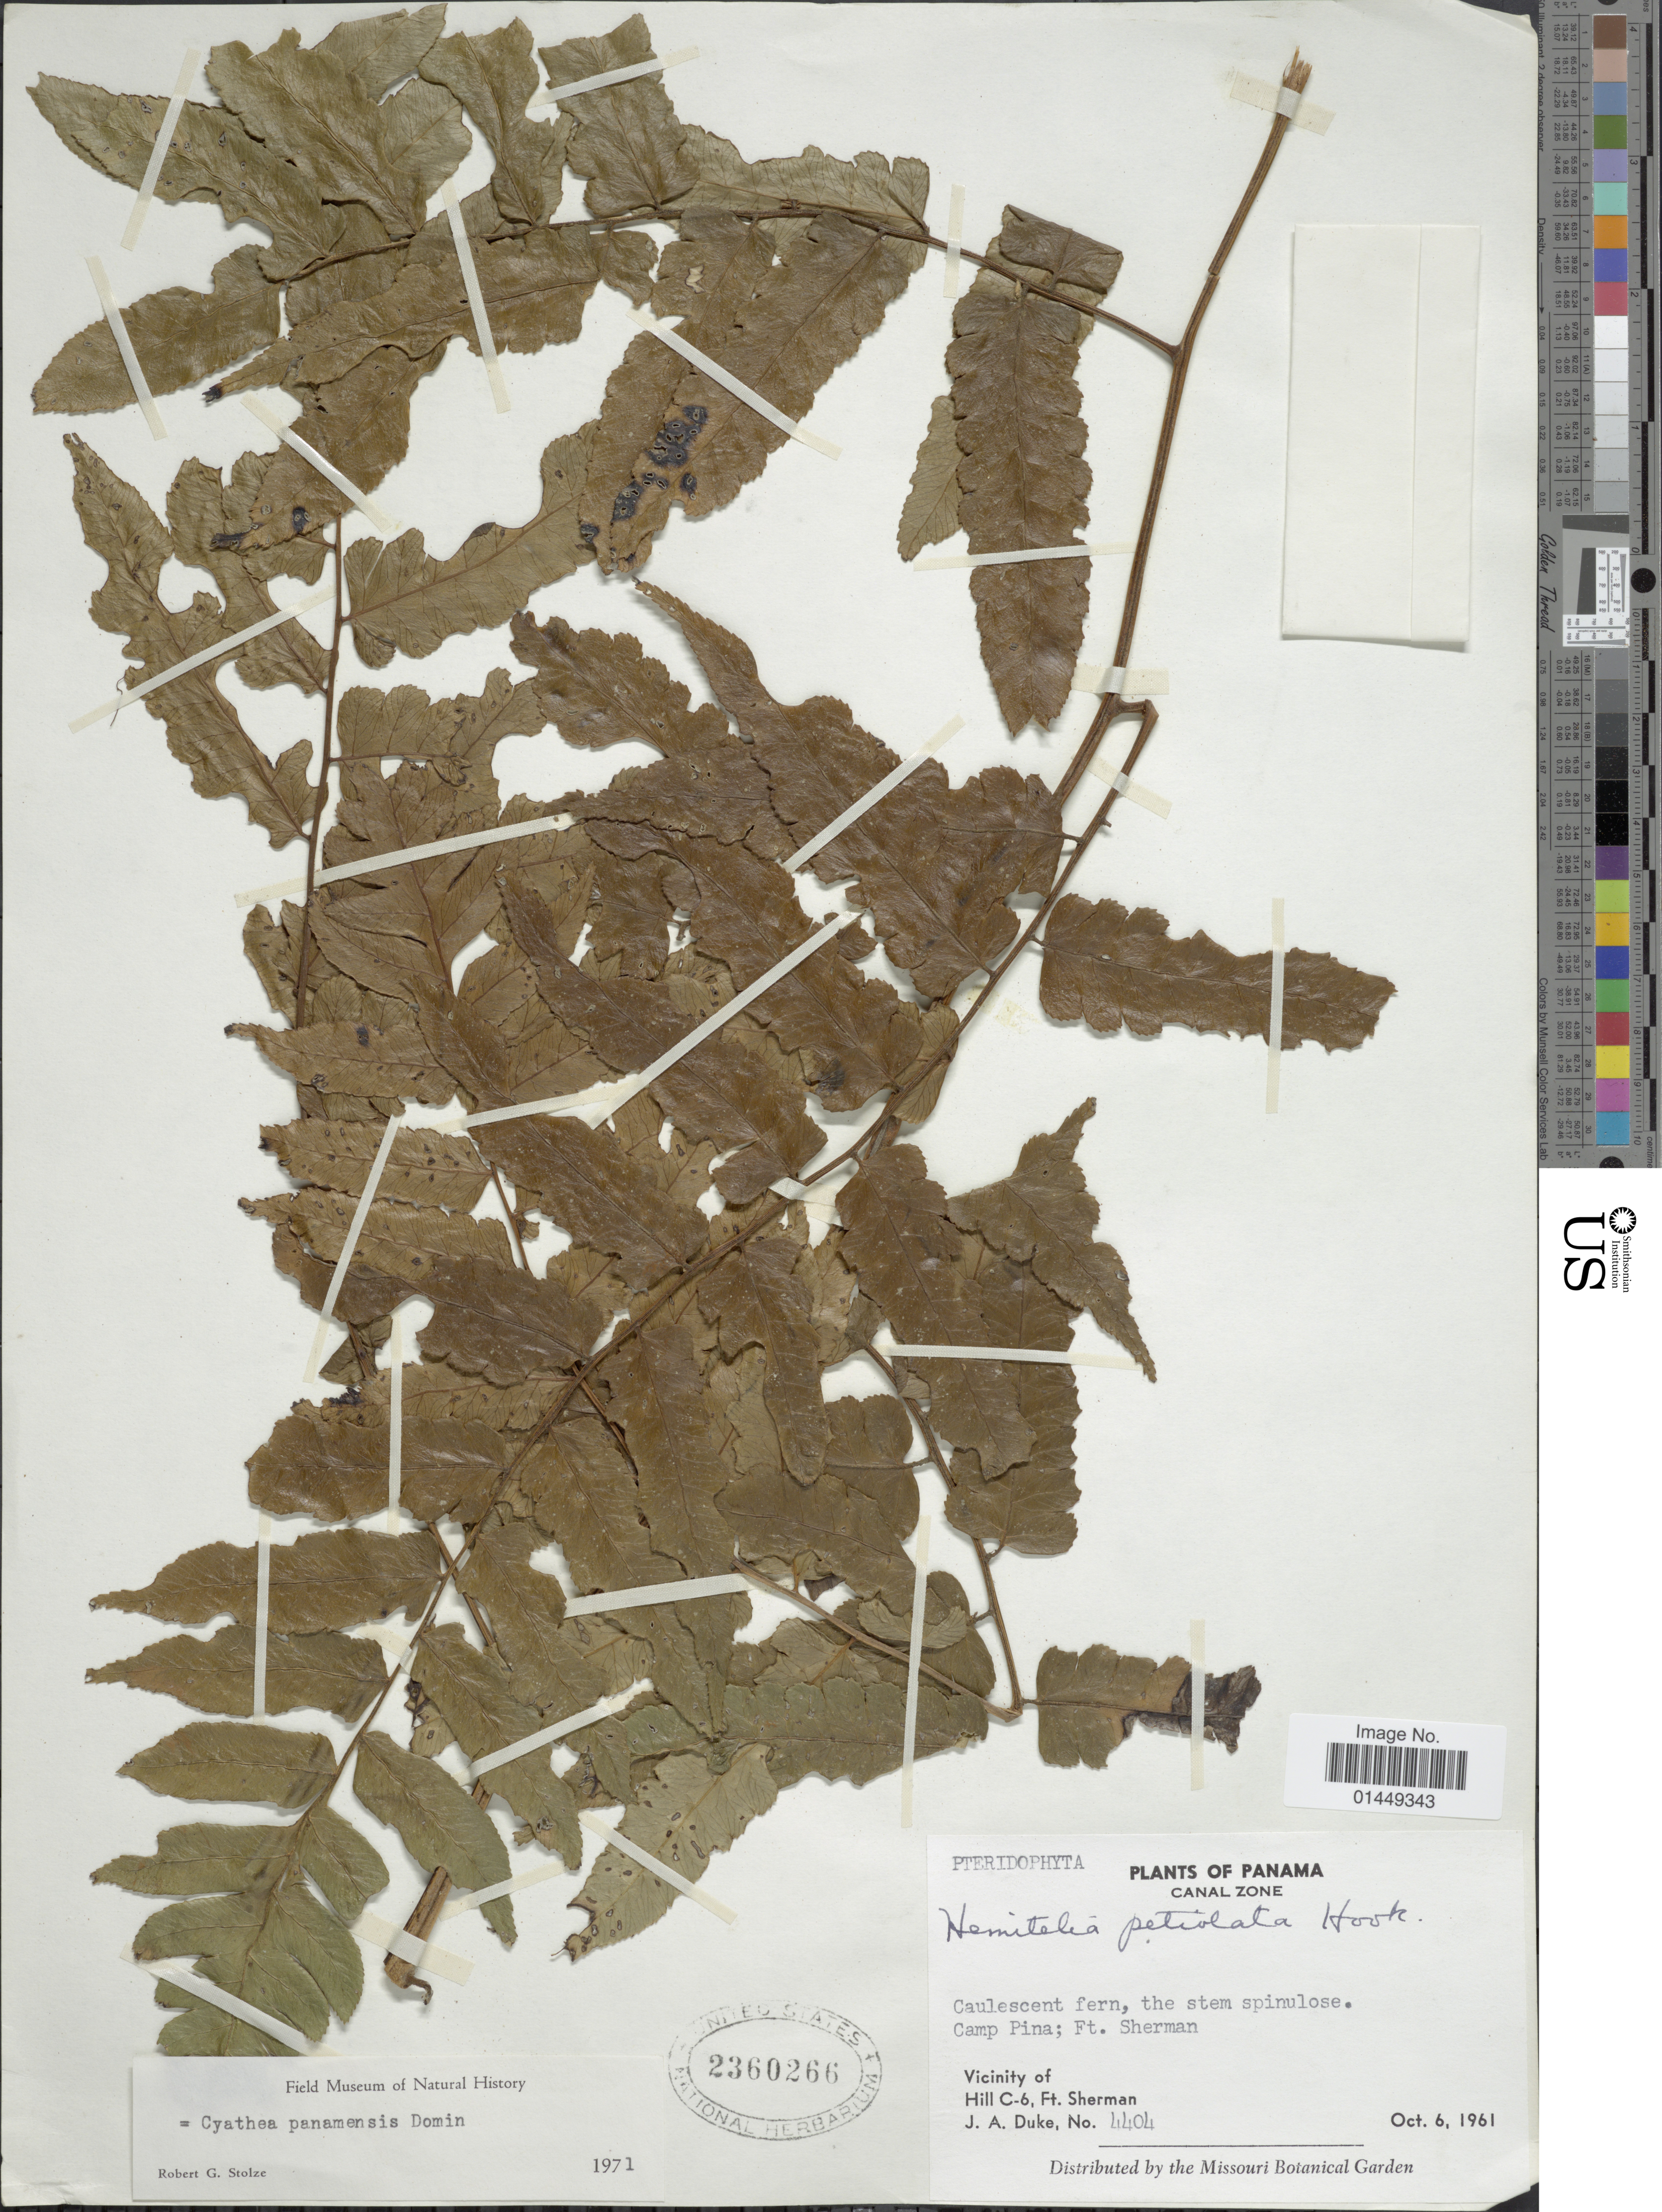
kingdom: Plantae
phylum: Tracheophyta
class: Polypodiopsida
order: Cyatheales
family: Cyatheaceae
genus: Cyathea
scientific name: Cyathea petiolata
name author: (Hook.) R.M. Tryon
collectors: J. A. Duke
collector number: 4404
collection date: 1961-10-06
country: Panama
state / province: Colón / Panamá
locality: Canal Zone. Camp Pina; Ft. Sherman. Vicinity of Hill C-6, Ft. Sherman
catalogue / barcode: US 2360266